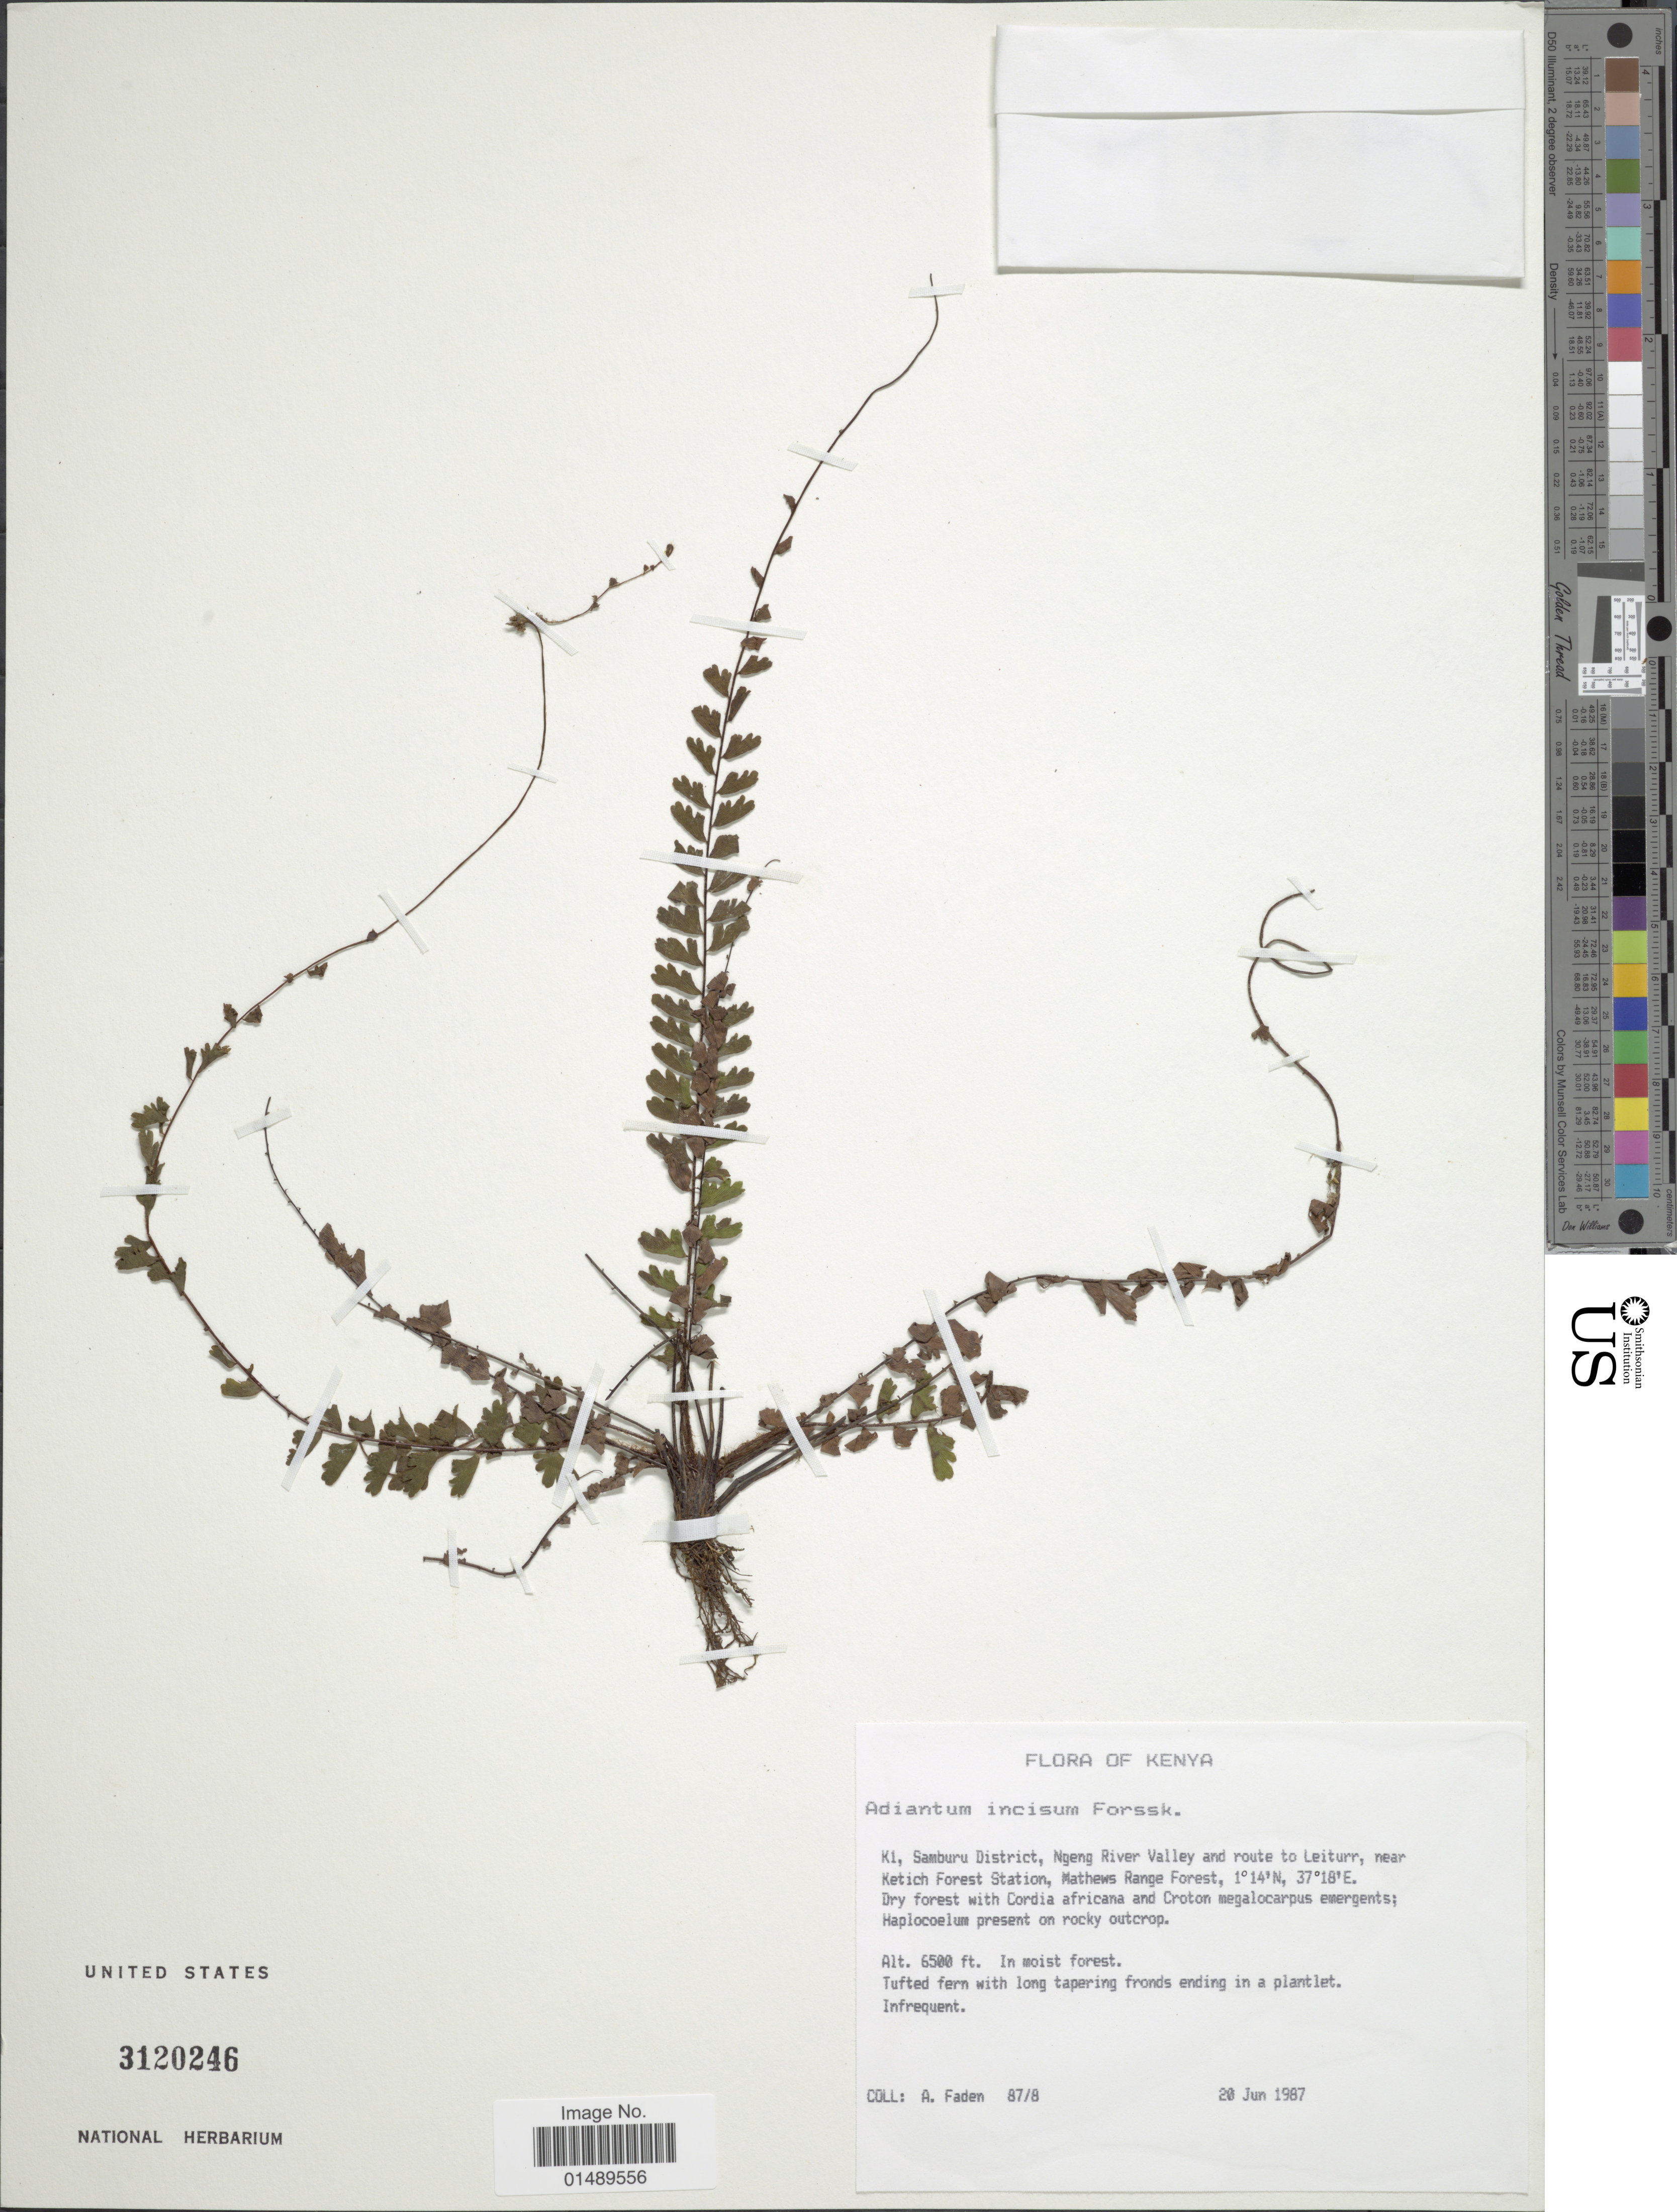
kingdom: Plantae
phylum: Tracheophyta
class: Polypodiopsida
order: Polypodiales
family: Pteridaceae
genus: Adiantum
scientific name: Adiantum incisum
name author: Forssk.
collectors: A. J. Faden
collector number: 87/8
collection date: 1987-06-20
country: Kenya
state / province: Samburu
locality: K1, Samburu District, Ngeng River Valley and route to Leiturr, near Ketich Forest Station, Mathews Range Forest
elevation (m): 1981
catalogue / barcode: US 3120246